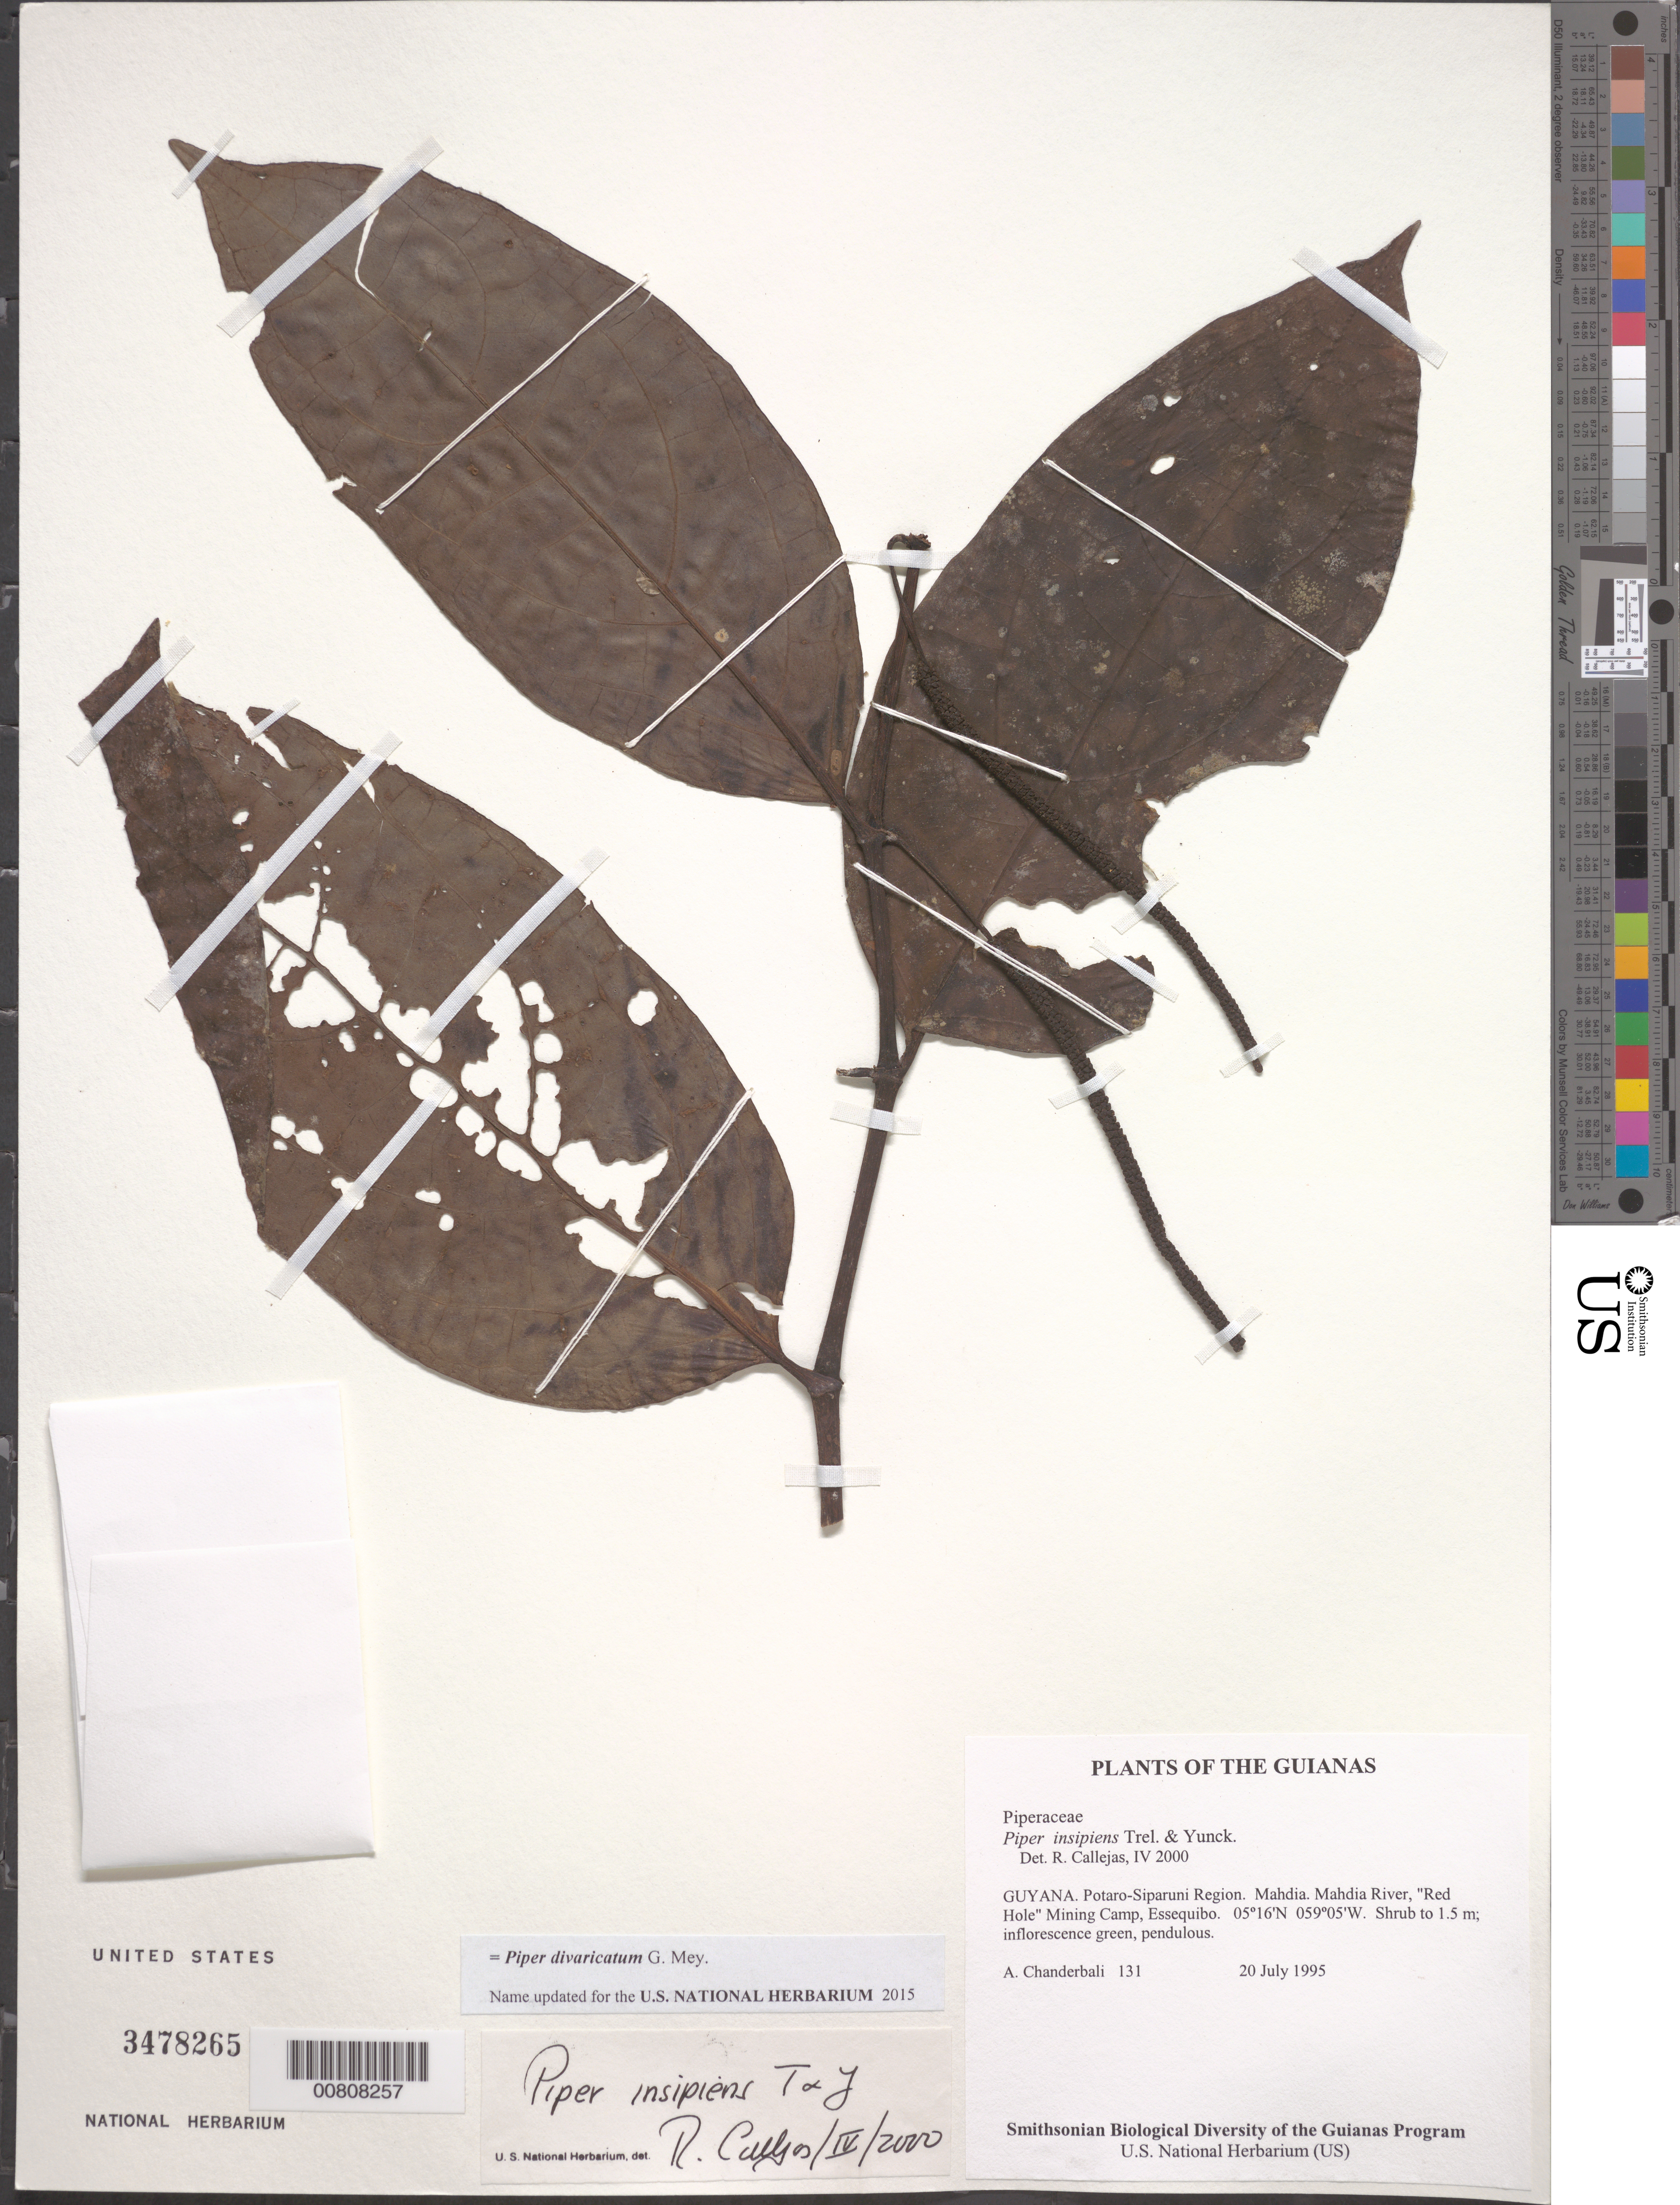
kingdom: Plantae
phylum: Tracheophyta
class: Magnoliopsida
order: Piperales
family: Piperaceae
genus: Piper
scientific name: Piper insipiens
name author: Trel. & Yunck.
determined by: Callejas, Ricardo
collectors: A. S. Chanderbali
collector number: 131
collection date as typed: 20 July 1995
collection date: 1995-07-20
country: Guyana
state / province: Potaro-Siparuni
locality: Mahdia. Mahdia River, "Red Hole" Mining Camp, Essequibo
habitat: Lateritic rocky soil; dominants: Mora & Dicymbe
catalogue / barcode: US 3478265